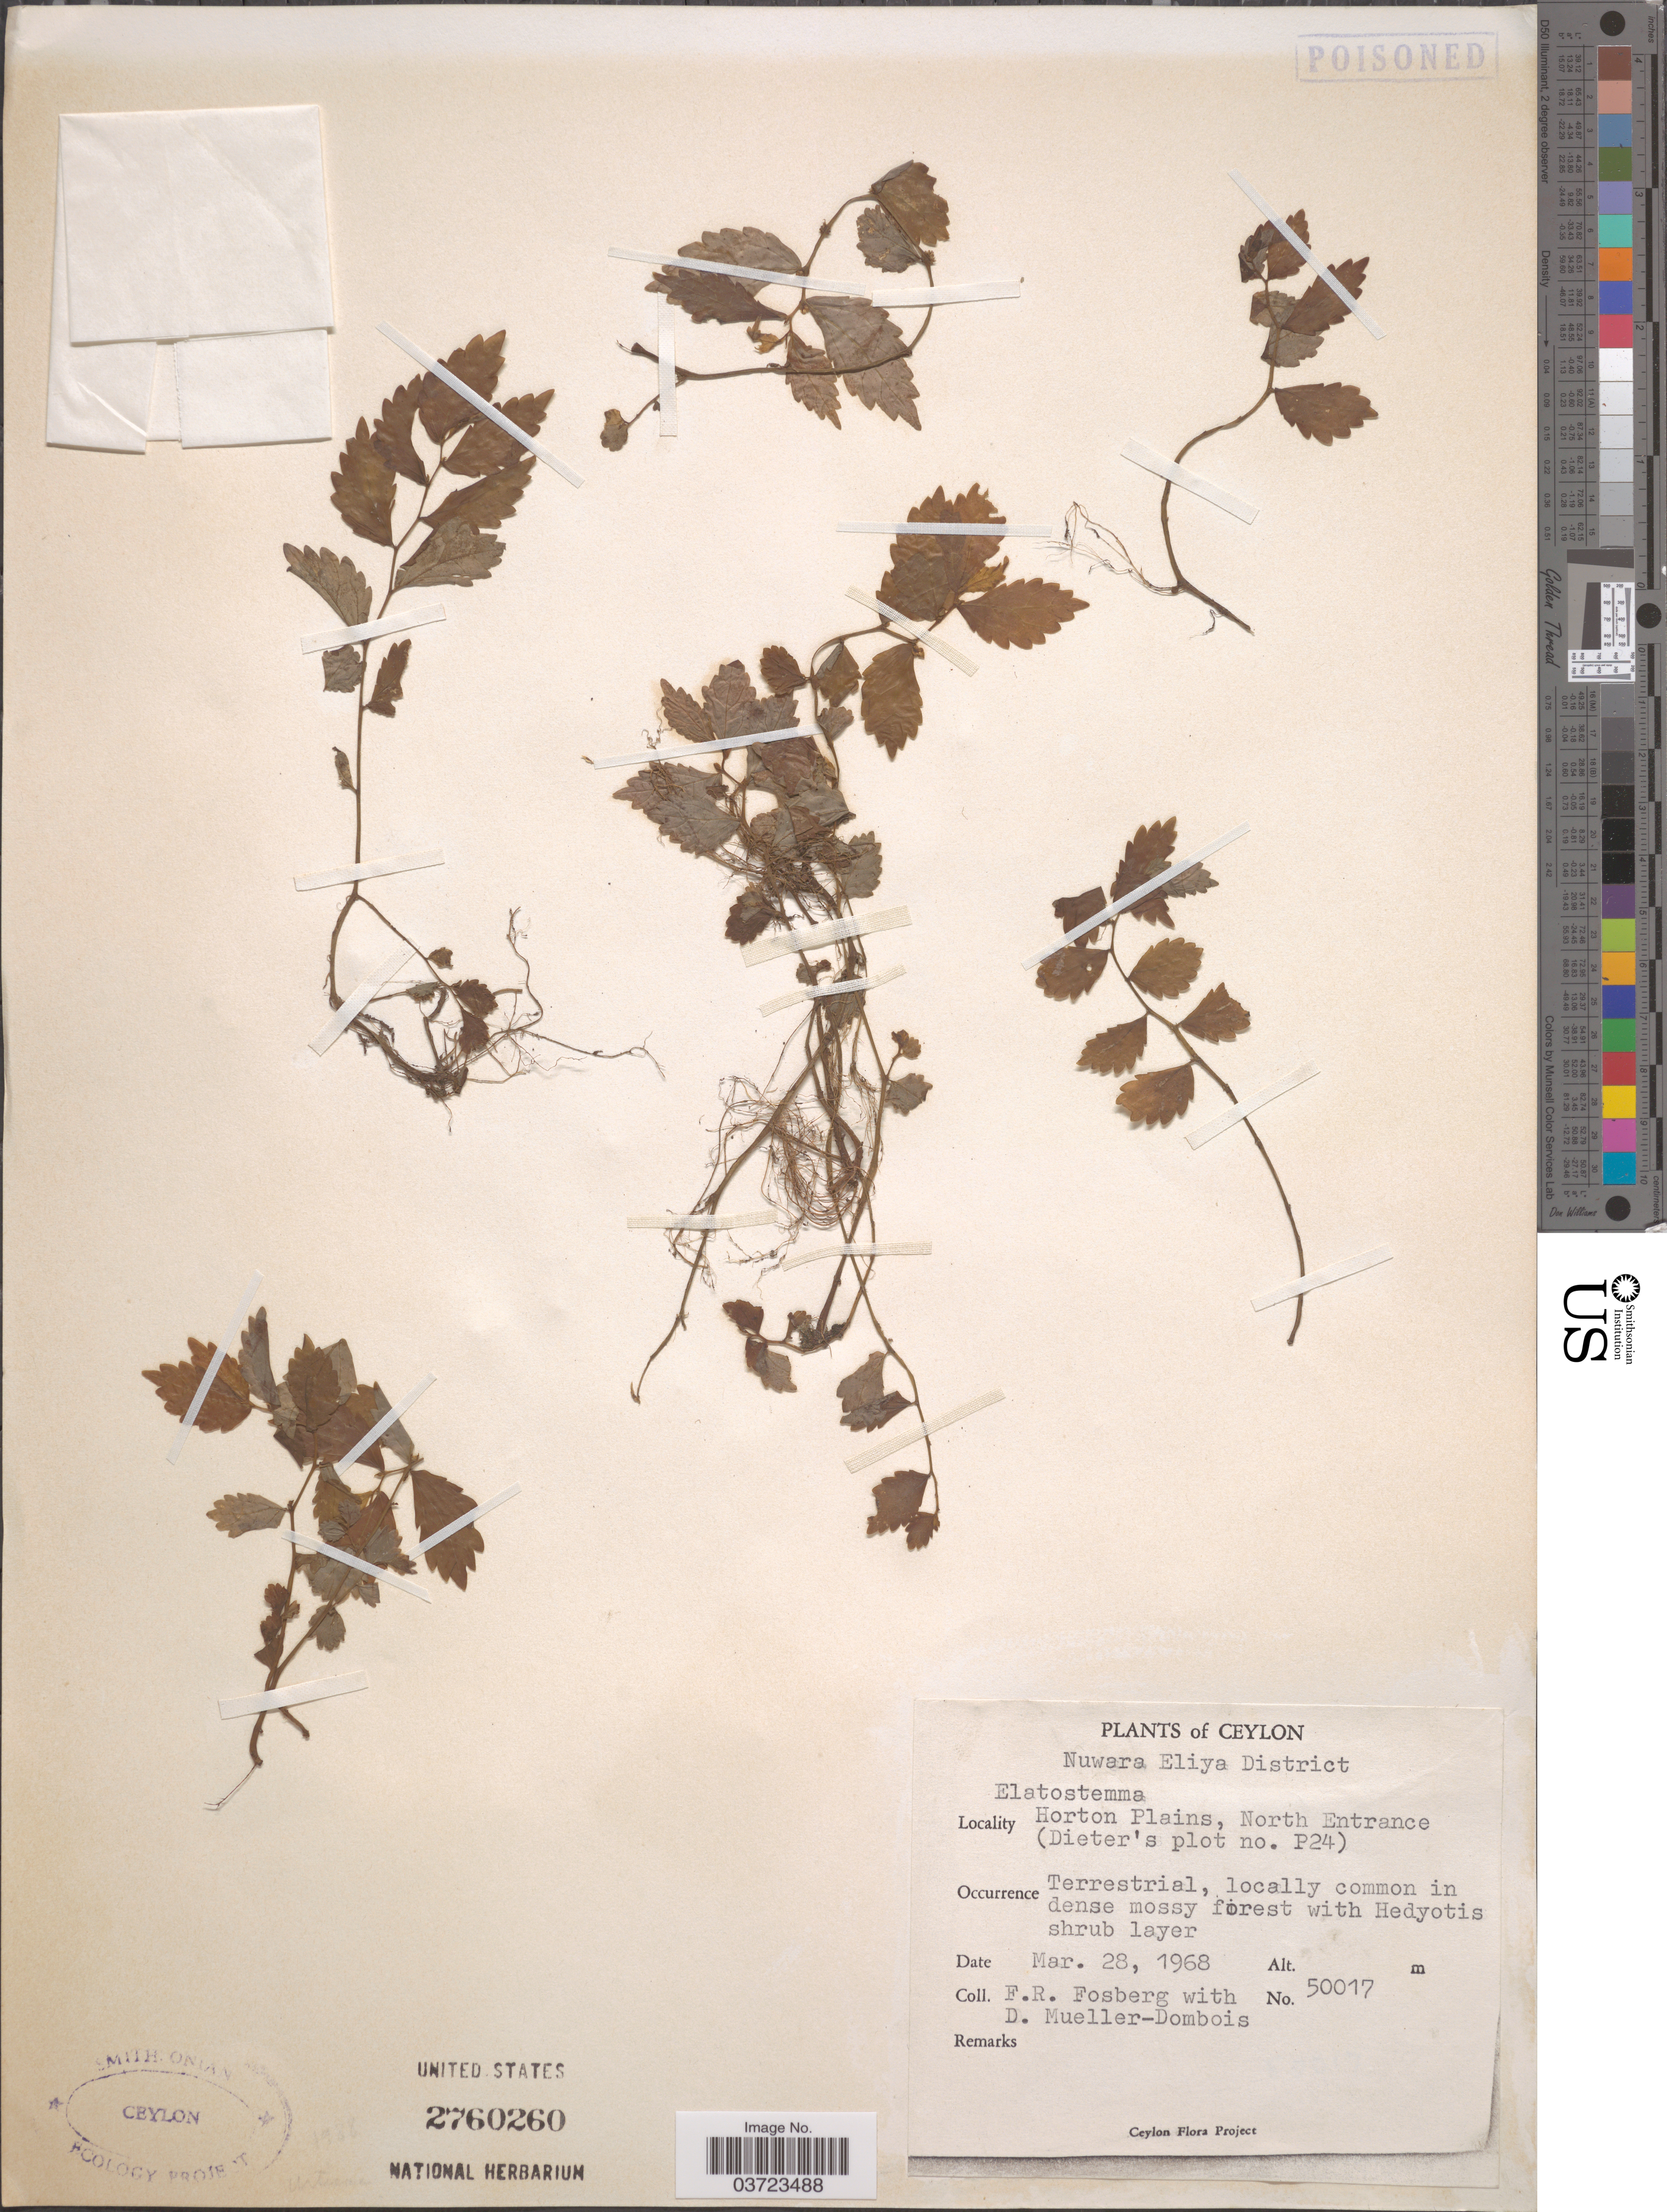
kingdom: Plantae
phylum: Tracheophyta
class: Magnoliopsida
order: Rosales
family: Urticaceae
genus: Elatostema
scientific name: Elatostema sp.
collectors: F. R. Fosberg & D. Meuller-Dombois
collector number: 50017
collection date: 1968-03-28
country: Sri Lanka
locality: Ceylon. Nuwara Eliya District. Horton Plains, North Entrance (Dieter's plot no. P24).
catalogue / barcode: US 2760260